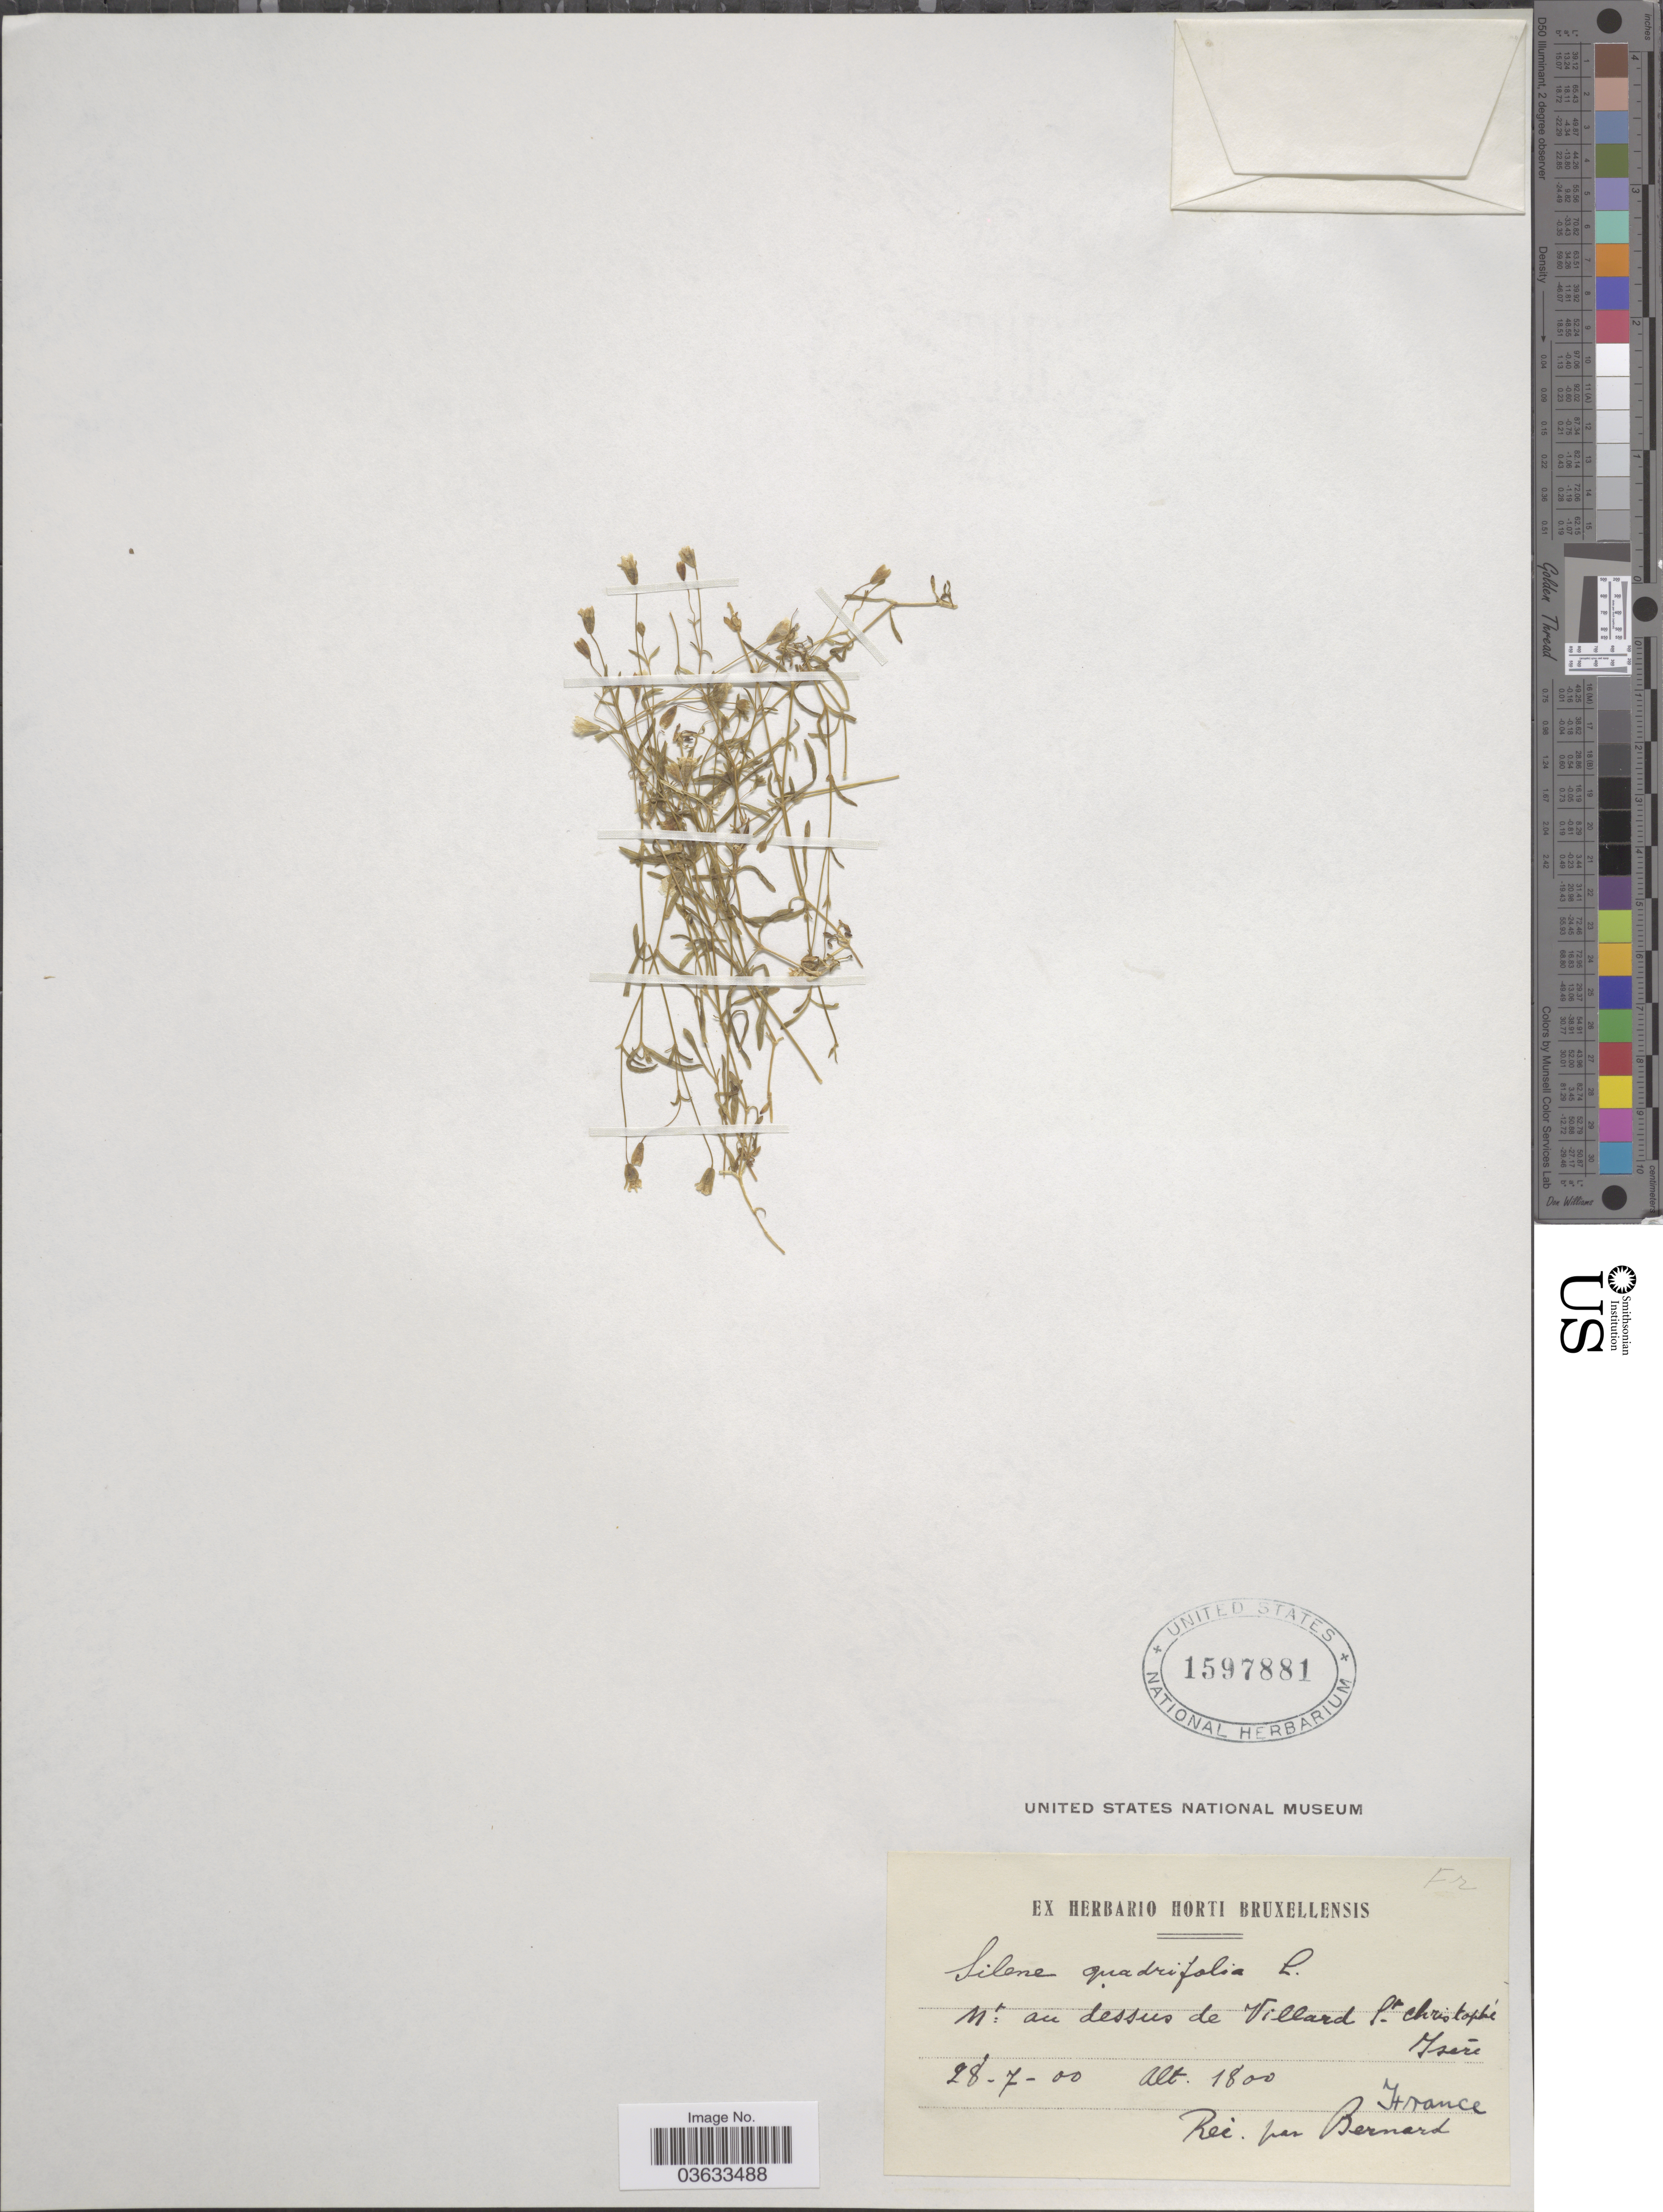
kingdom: Plantae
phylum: Tracheophyta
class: Magnoliopsida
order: Caryophyllales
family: Caryophyllaceae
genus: Silene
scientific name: Silene quadrifolia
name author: L.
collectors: -. Bernard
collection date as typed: Transcribed d/m/y: 28/7/0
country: France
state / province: Auvergne-Rhône-Alpes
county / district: Isère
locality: Mt. au dessus de Villard St. Christophé Isére.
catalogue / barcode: US 1597881